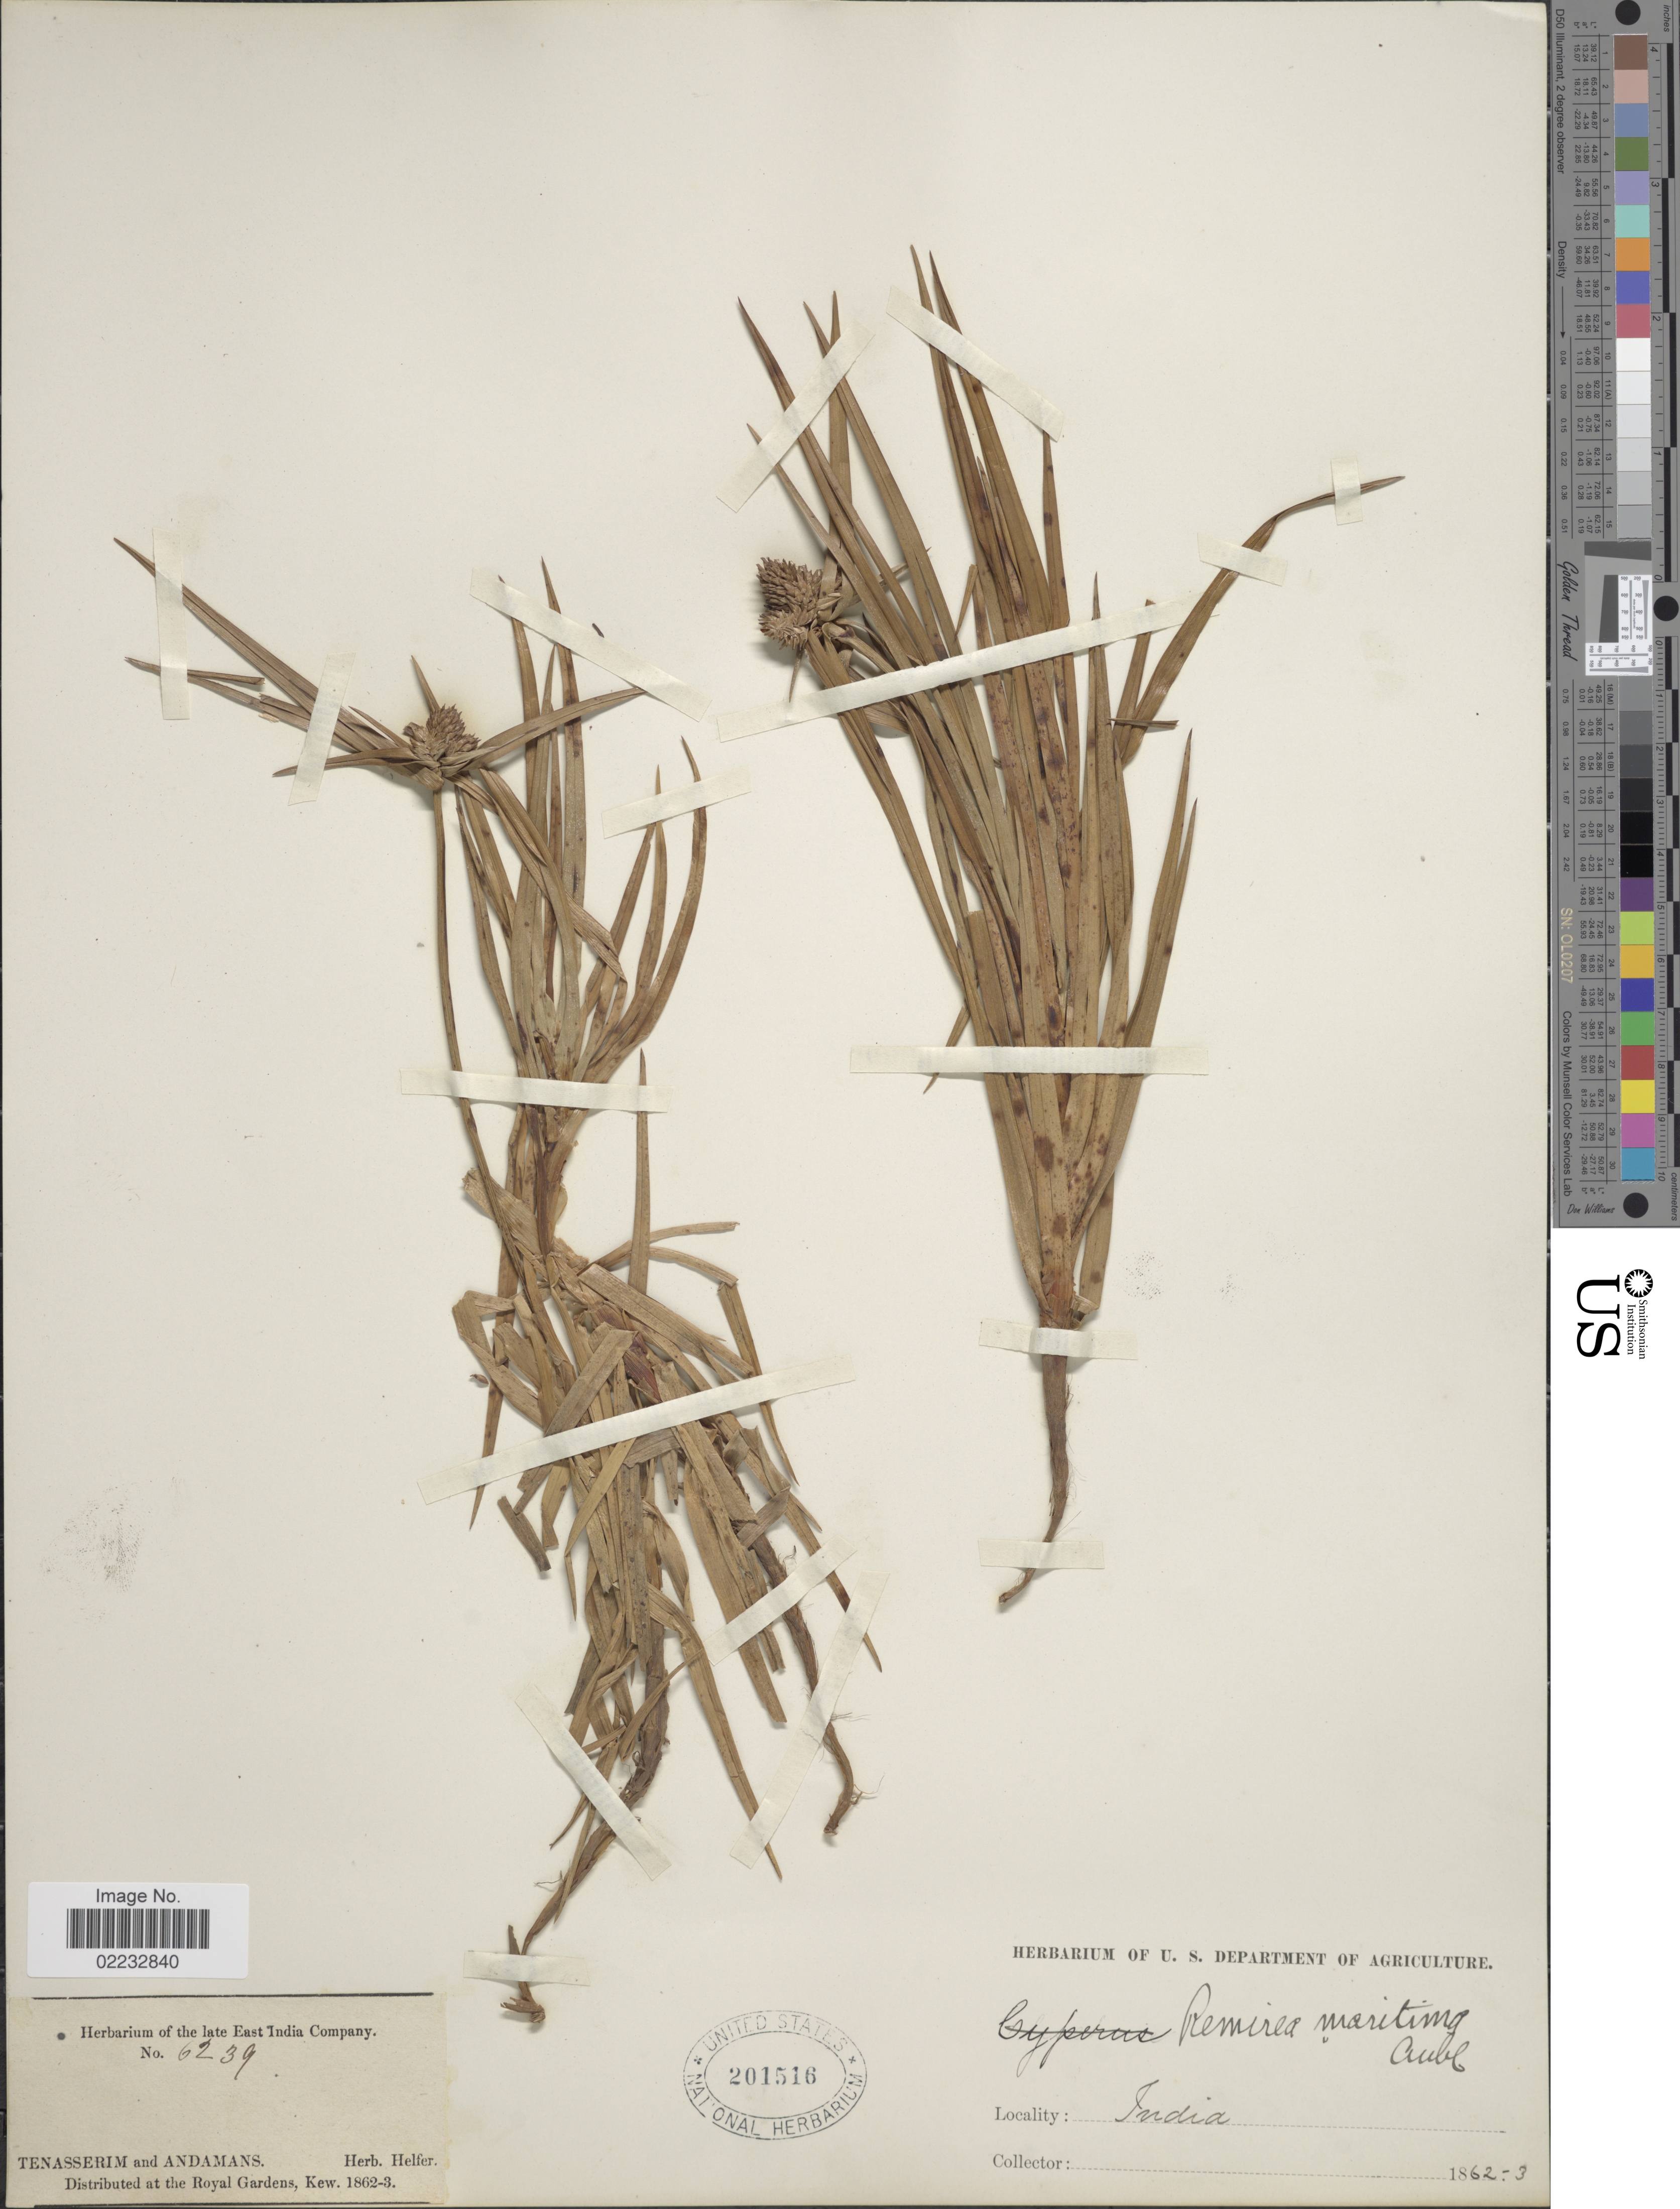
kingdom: Plantae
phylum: Tracheophyta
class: Liliopsida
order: Poales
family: Cyperaceae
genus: Cyperus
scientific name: Cyperus pedunculatus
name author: (R. Br.) J. Kern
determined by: Strong, Mark T., (BOT), Smithsonian Institution - National Museum of Natural History (UNITED STATES)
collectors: Ex herb. Helfer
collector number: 6239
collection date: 1862/1863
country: India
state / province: Andaman and Nicobar Islands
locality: Tenasserim and Andamans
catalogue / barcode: US 201516